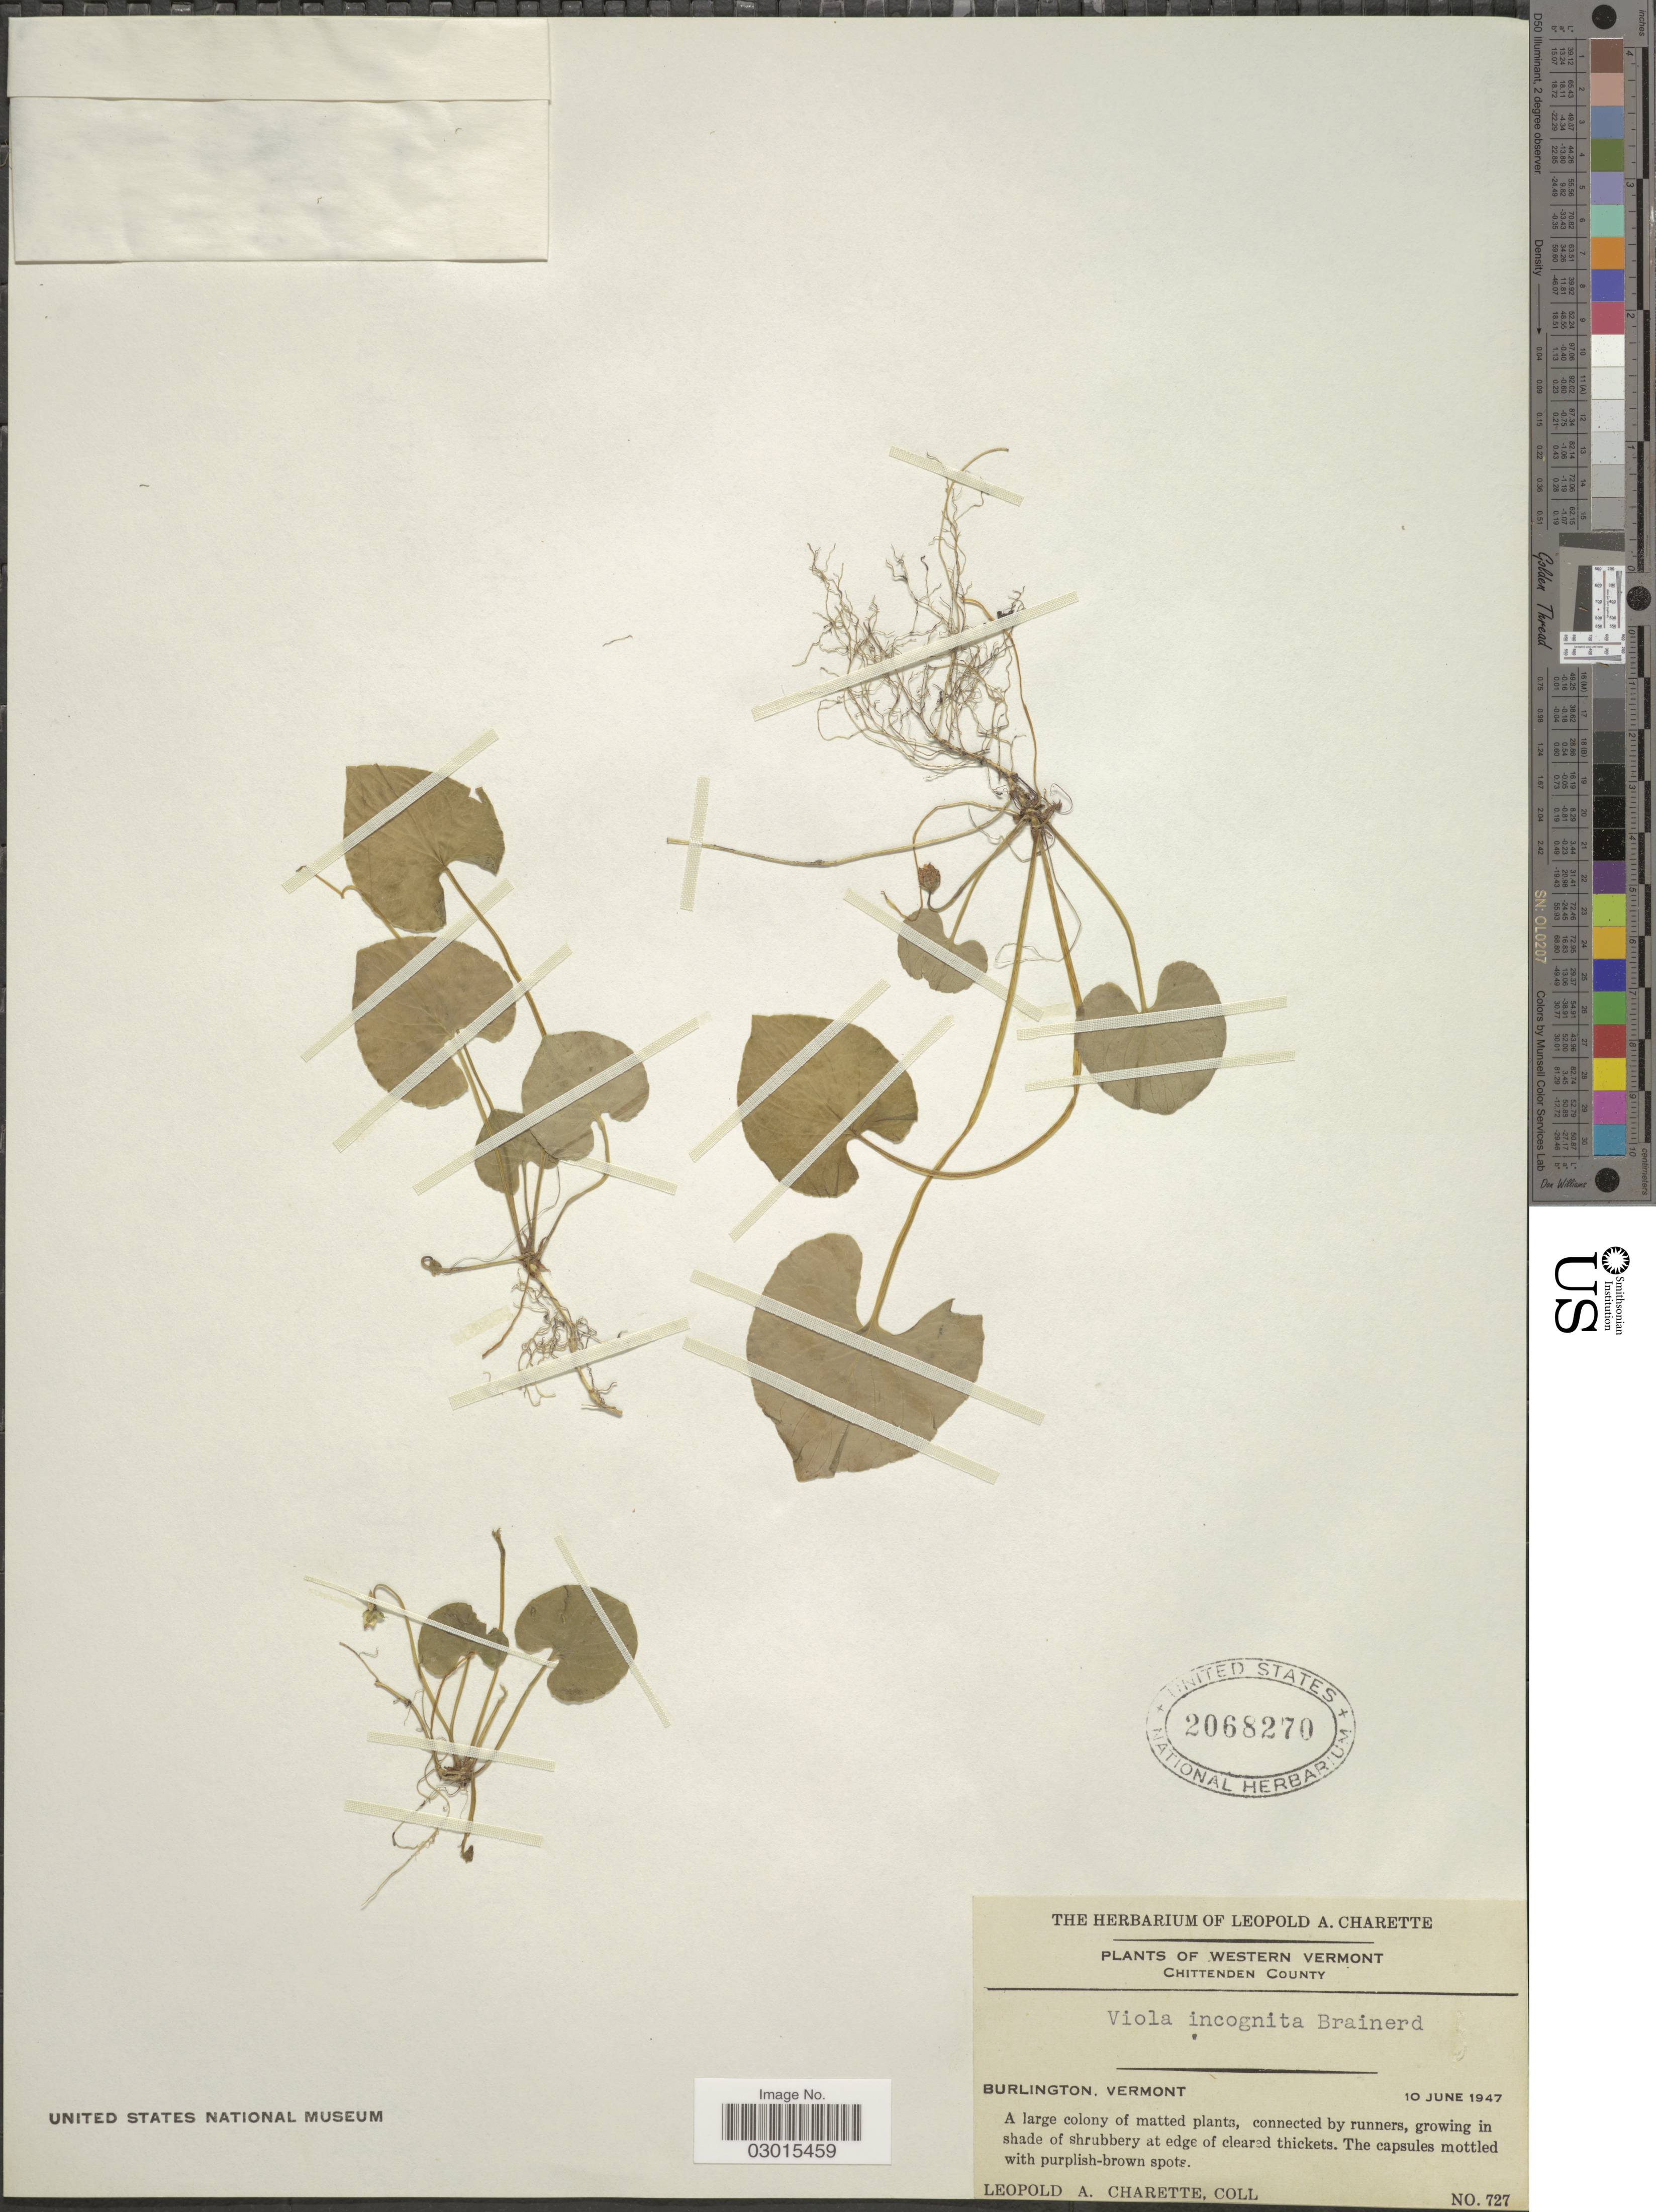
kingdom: Plantae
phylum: Tracheophyta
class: Magnoliopsida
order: Malpighiales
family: Violaceae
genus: Viola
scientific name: Viola incognita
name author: Brainerd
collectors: L. A. Charette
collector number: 727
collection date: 1947-06-10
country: United States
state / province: Vermont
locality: Western Vermont. Chittenden County. Burlington.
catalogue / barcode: US 2068270